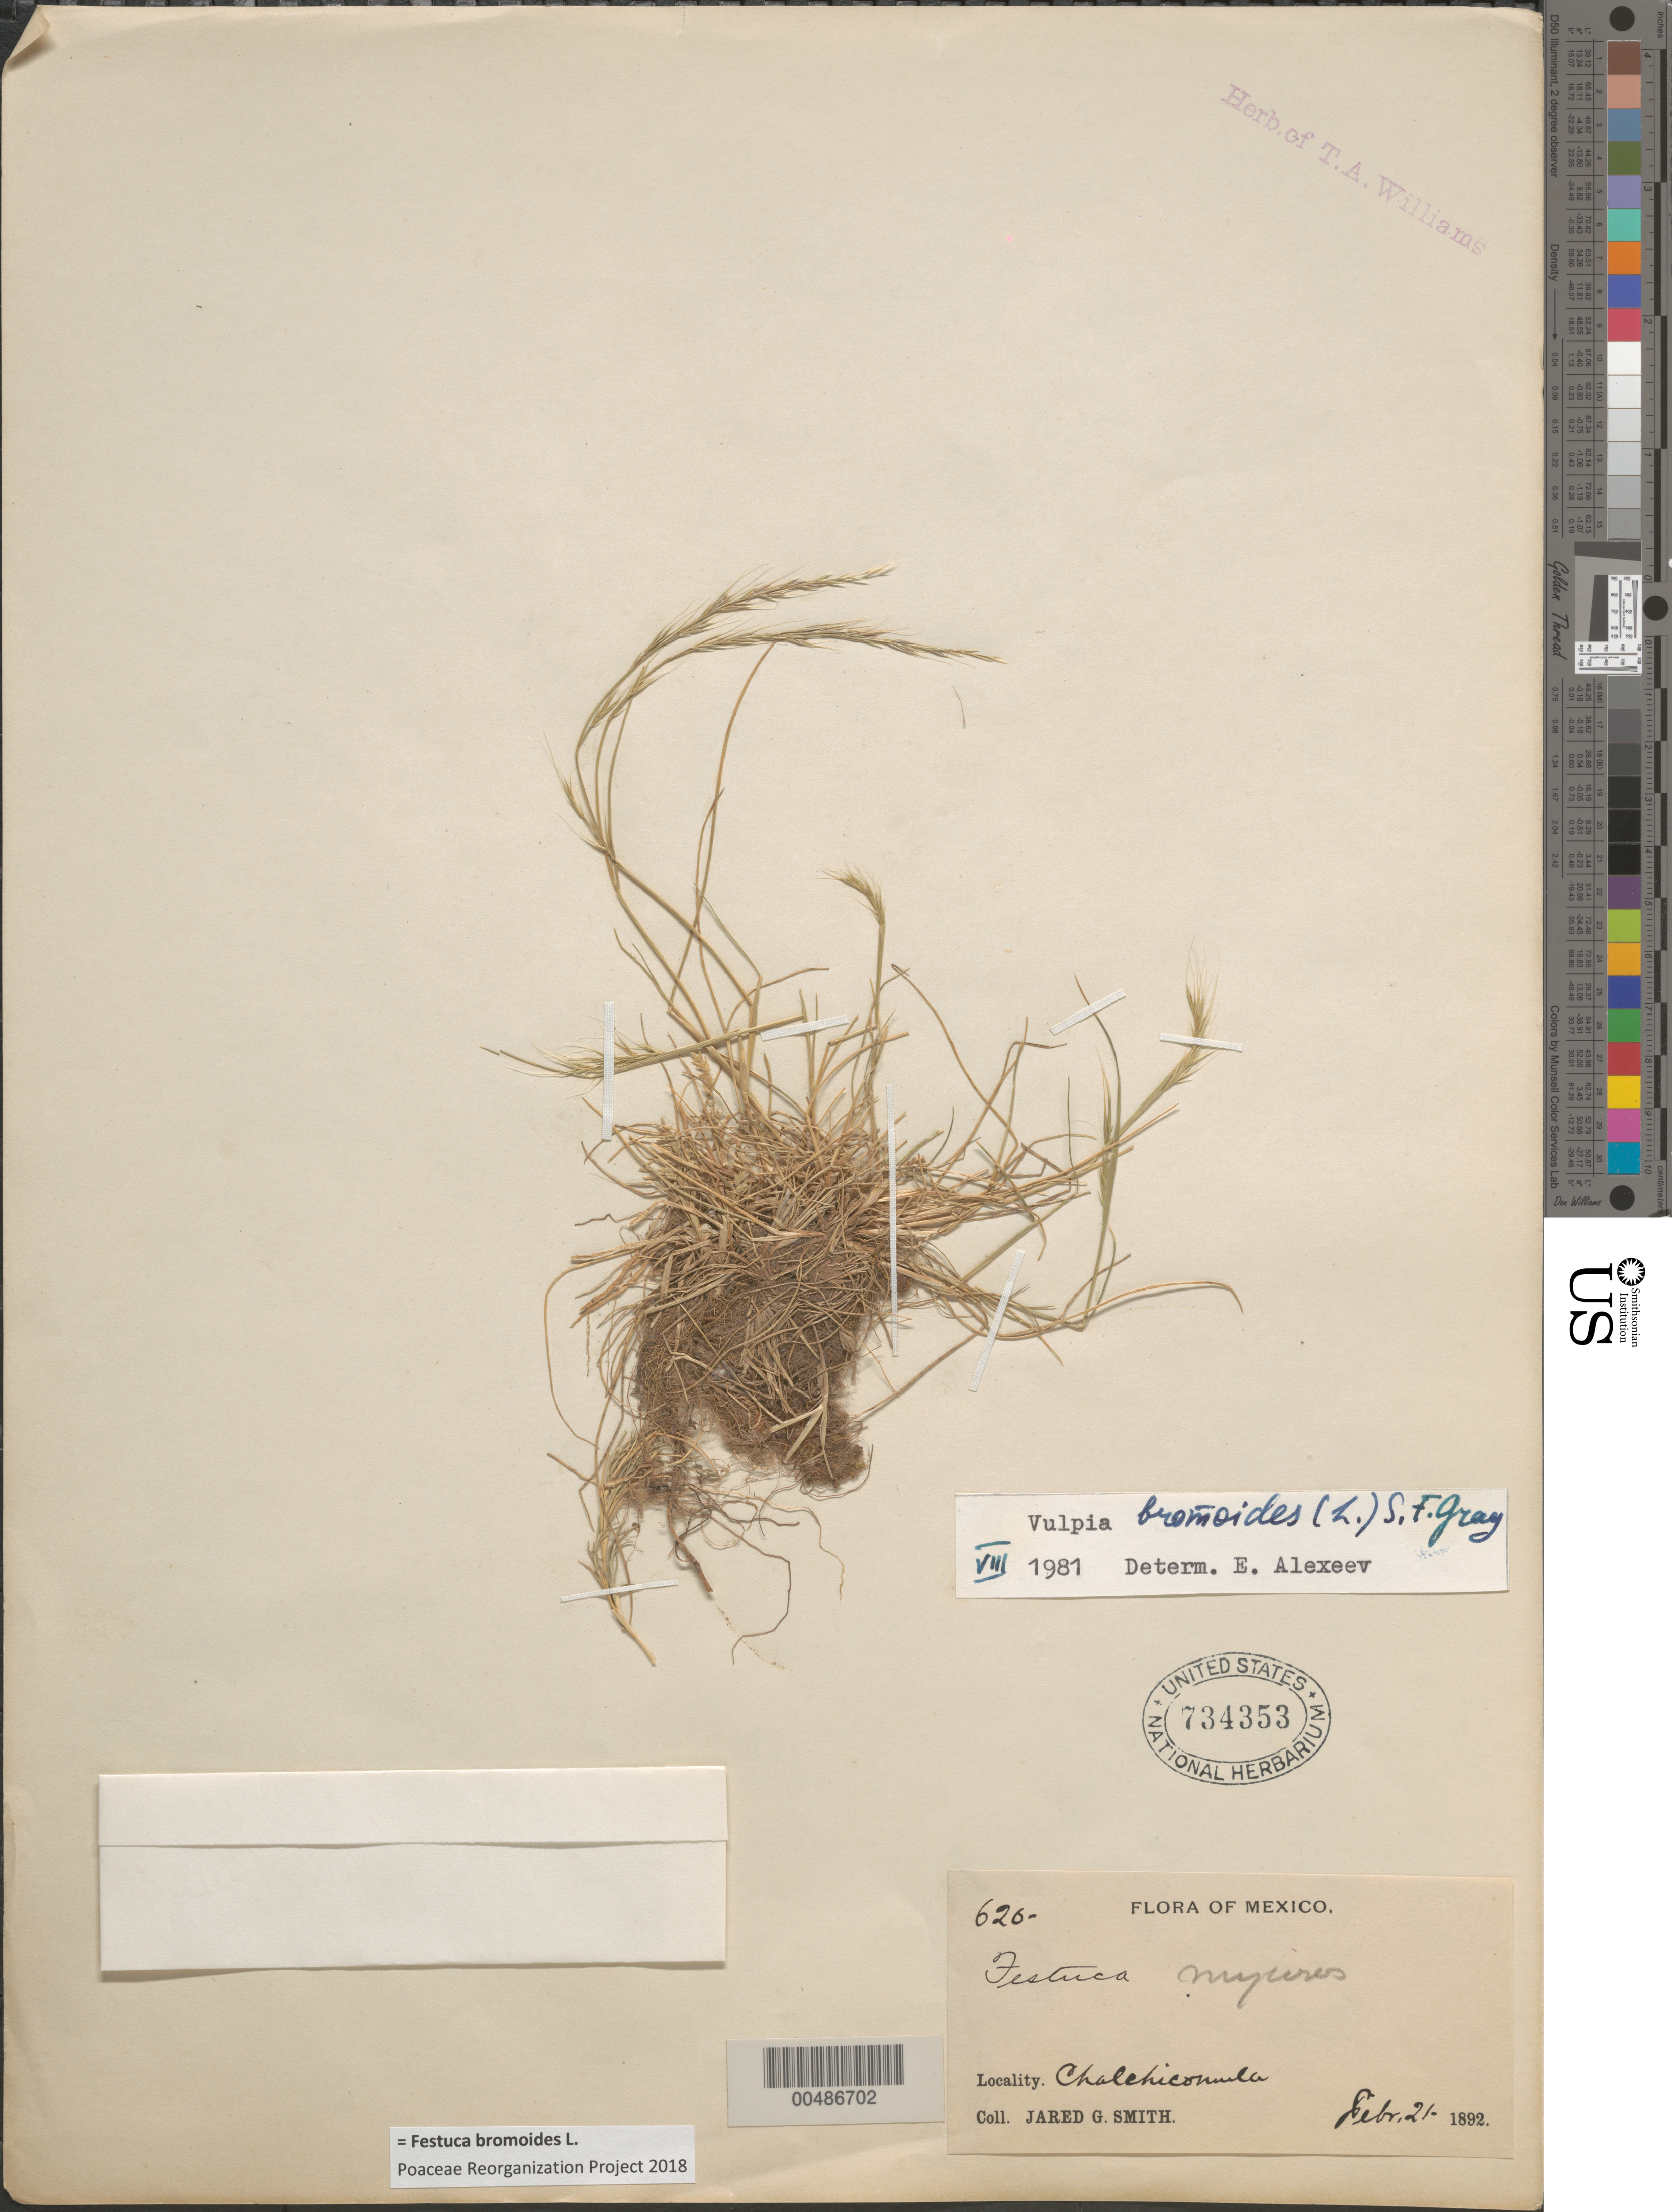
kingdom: Plantae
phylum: Tracheophyta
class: Liliopsida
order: Poales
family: Poaceae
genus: Festuca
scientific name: Festuca bromoides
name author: L.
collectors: J. G. Smith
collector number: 626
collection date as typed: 21 Feb 1892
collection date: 1892-02-21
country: Mexico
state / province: Puebla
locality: Chalchicomula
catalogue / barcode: US 734353